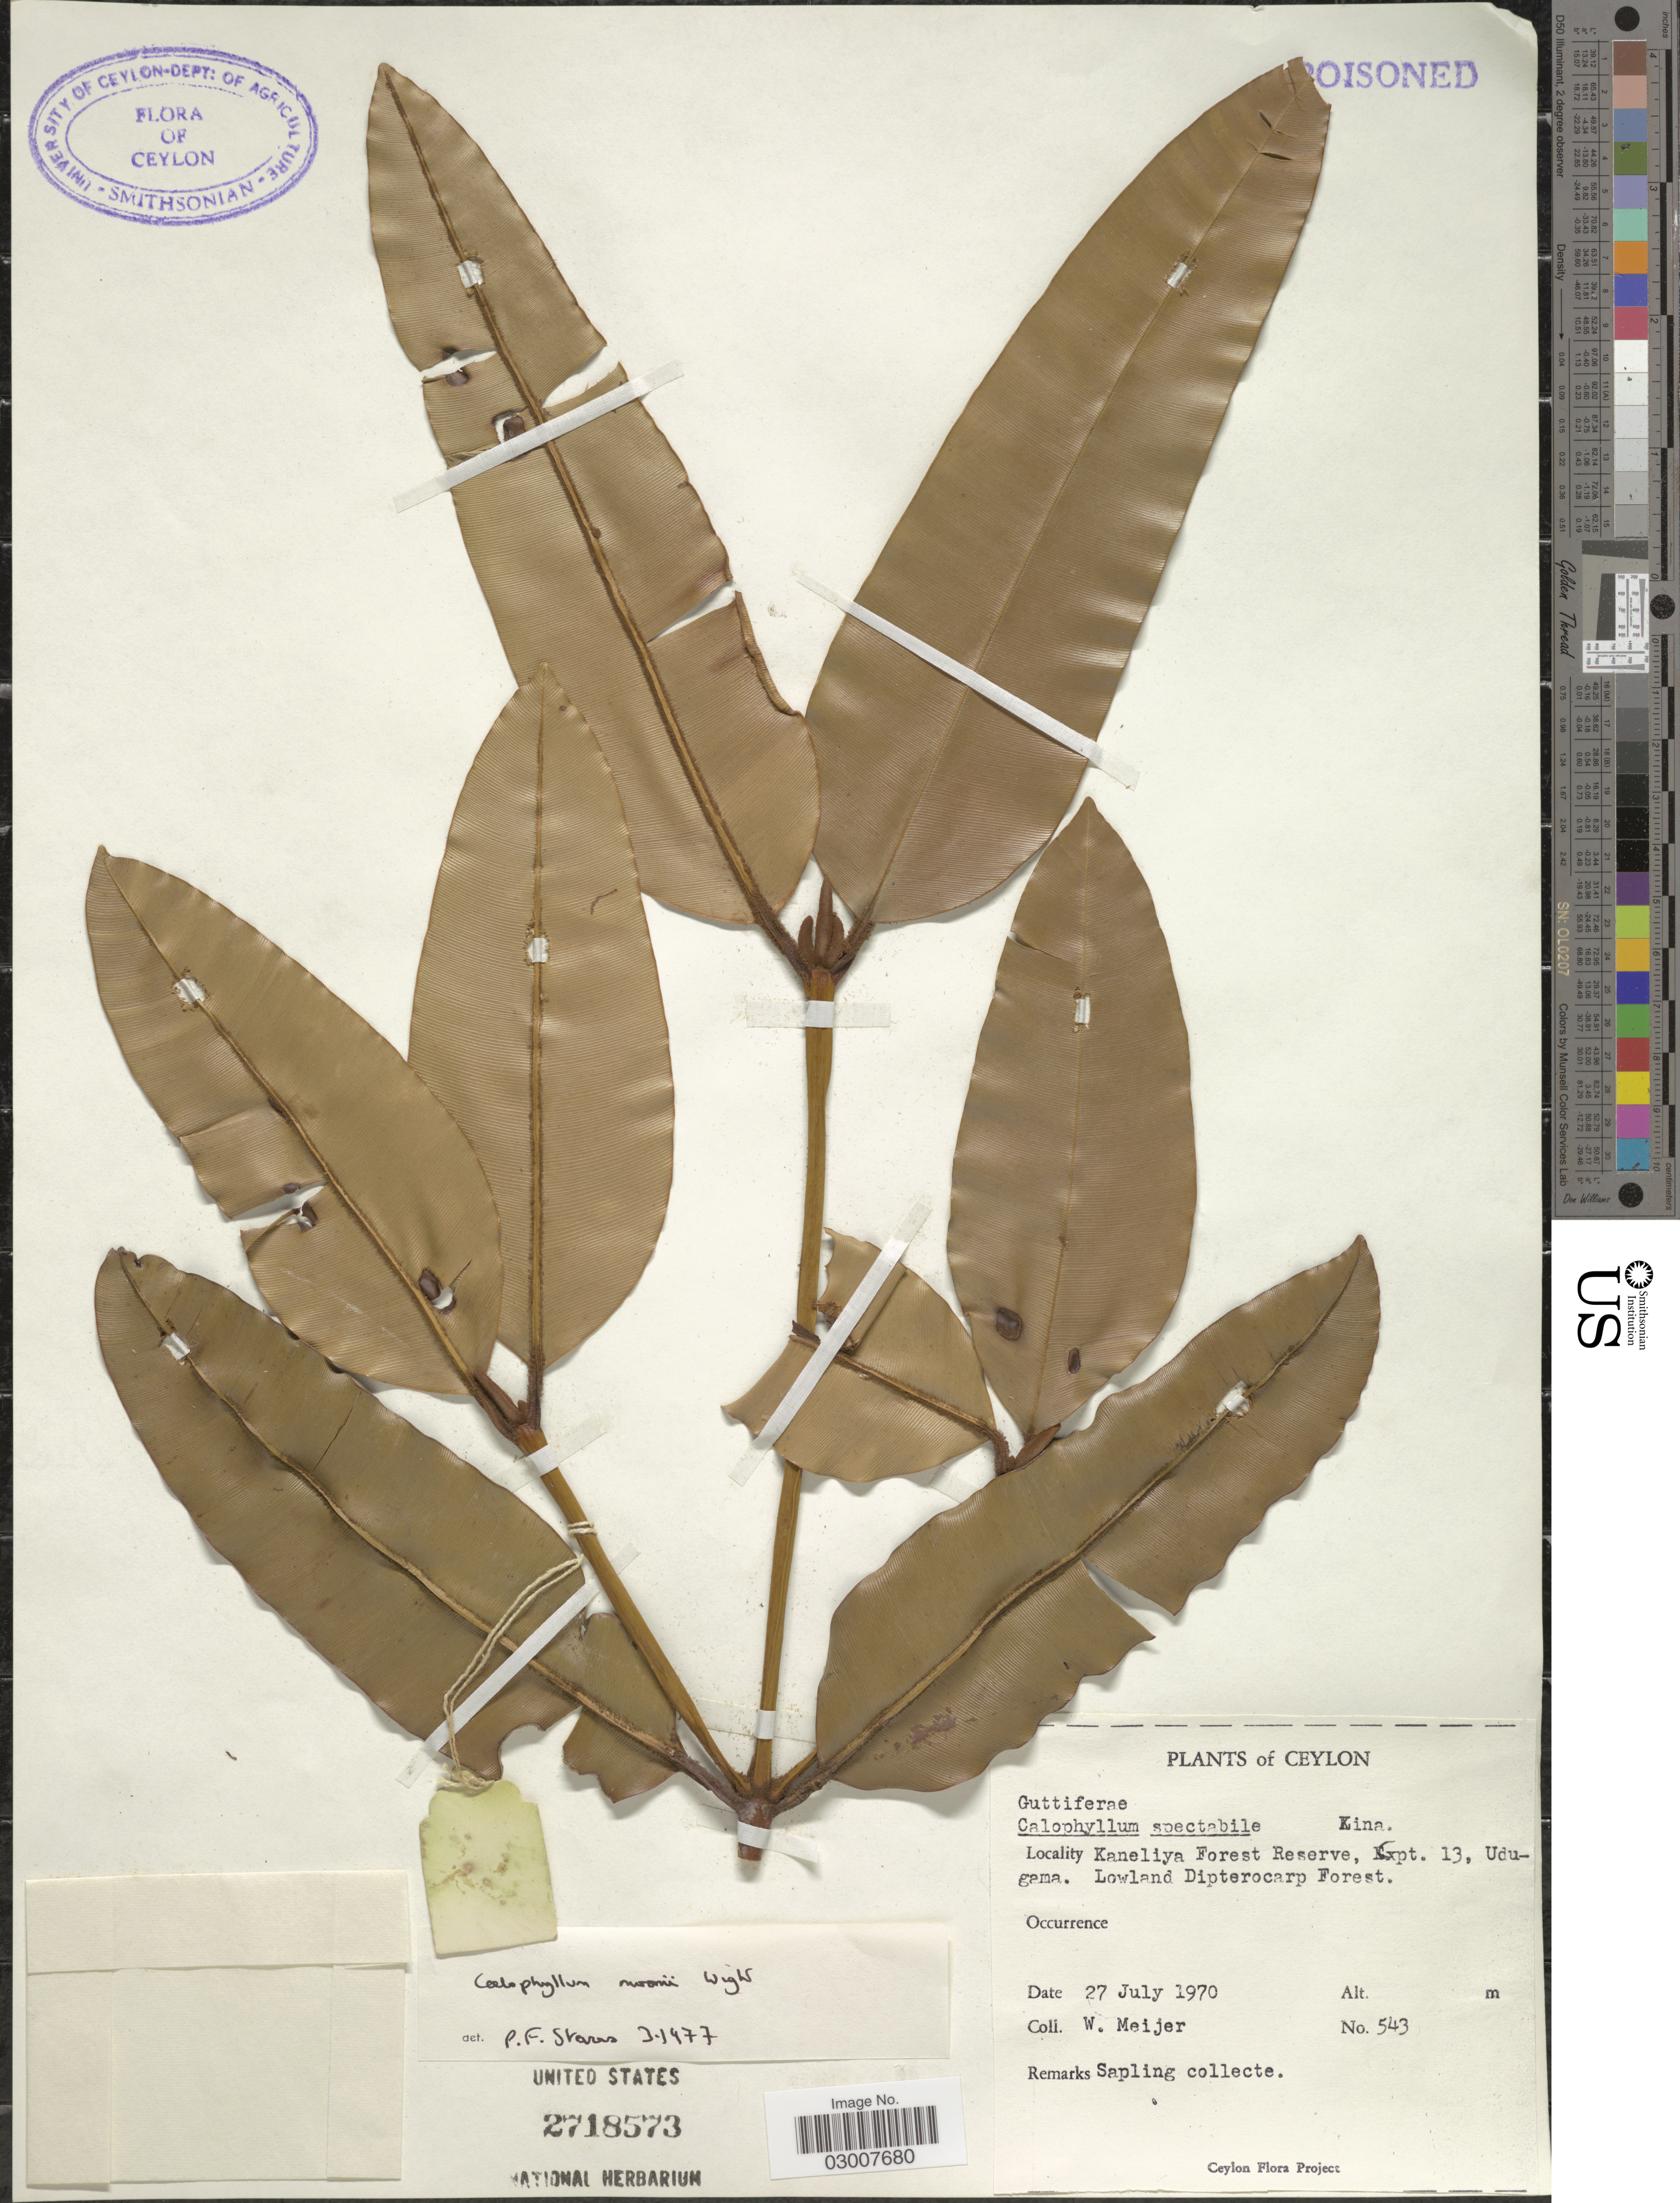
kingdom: Plantae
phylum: Tracheophyta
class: Magnoliopsida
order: Malpighiales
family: Calophyllaceae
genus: Calophyllum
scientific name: Calophyllum moonii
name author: Wight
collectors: W. Meijer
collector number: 543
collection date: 1970-07-27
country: Sri Lanka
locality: Ceylon. Kaneliya Forest Reserve, Expt. 13, Udugama.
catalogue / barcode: US 2718573